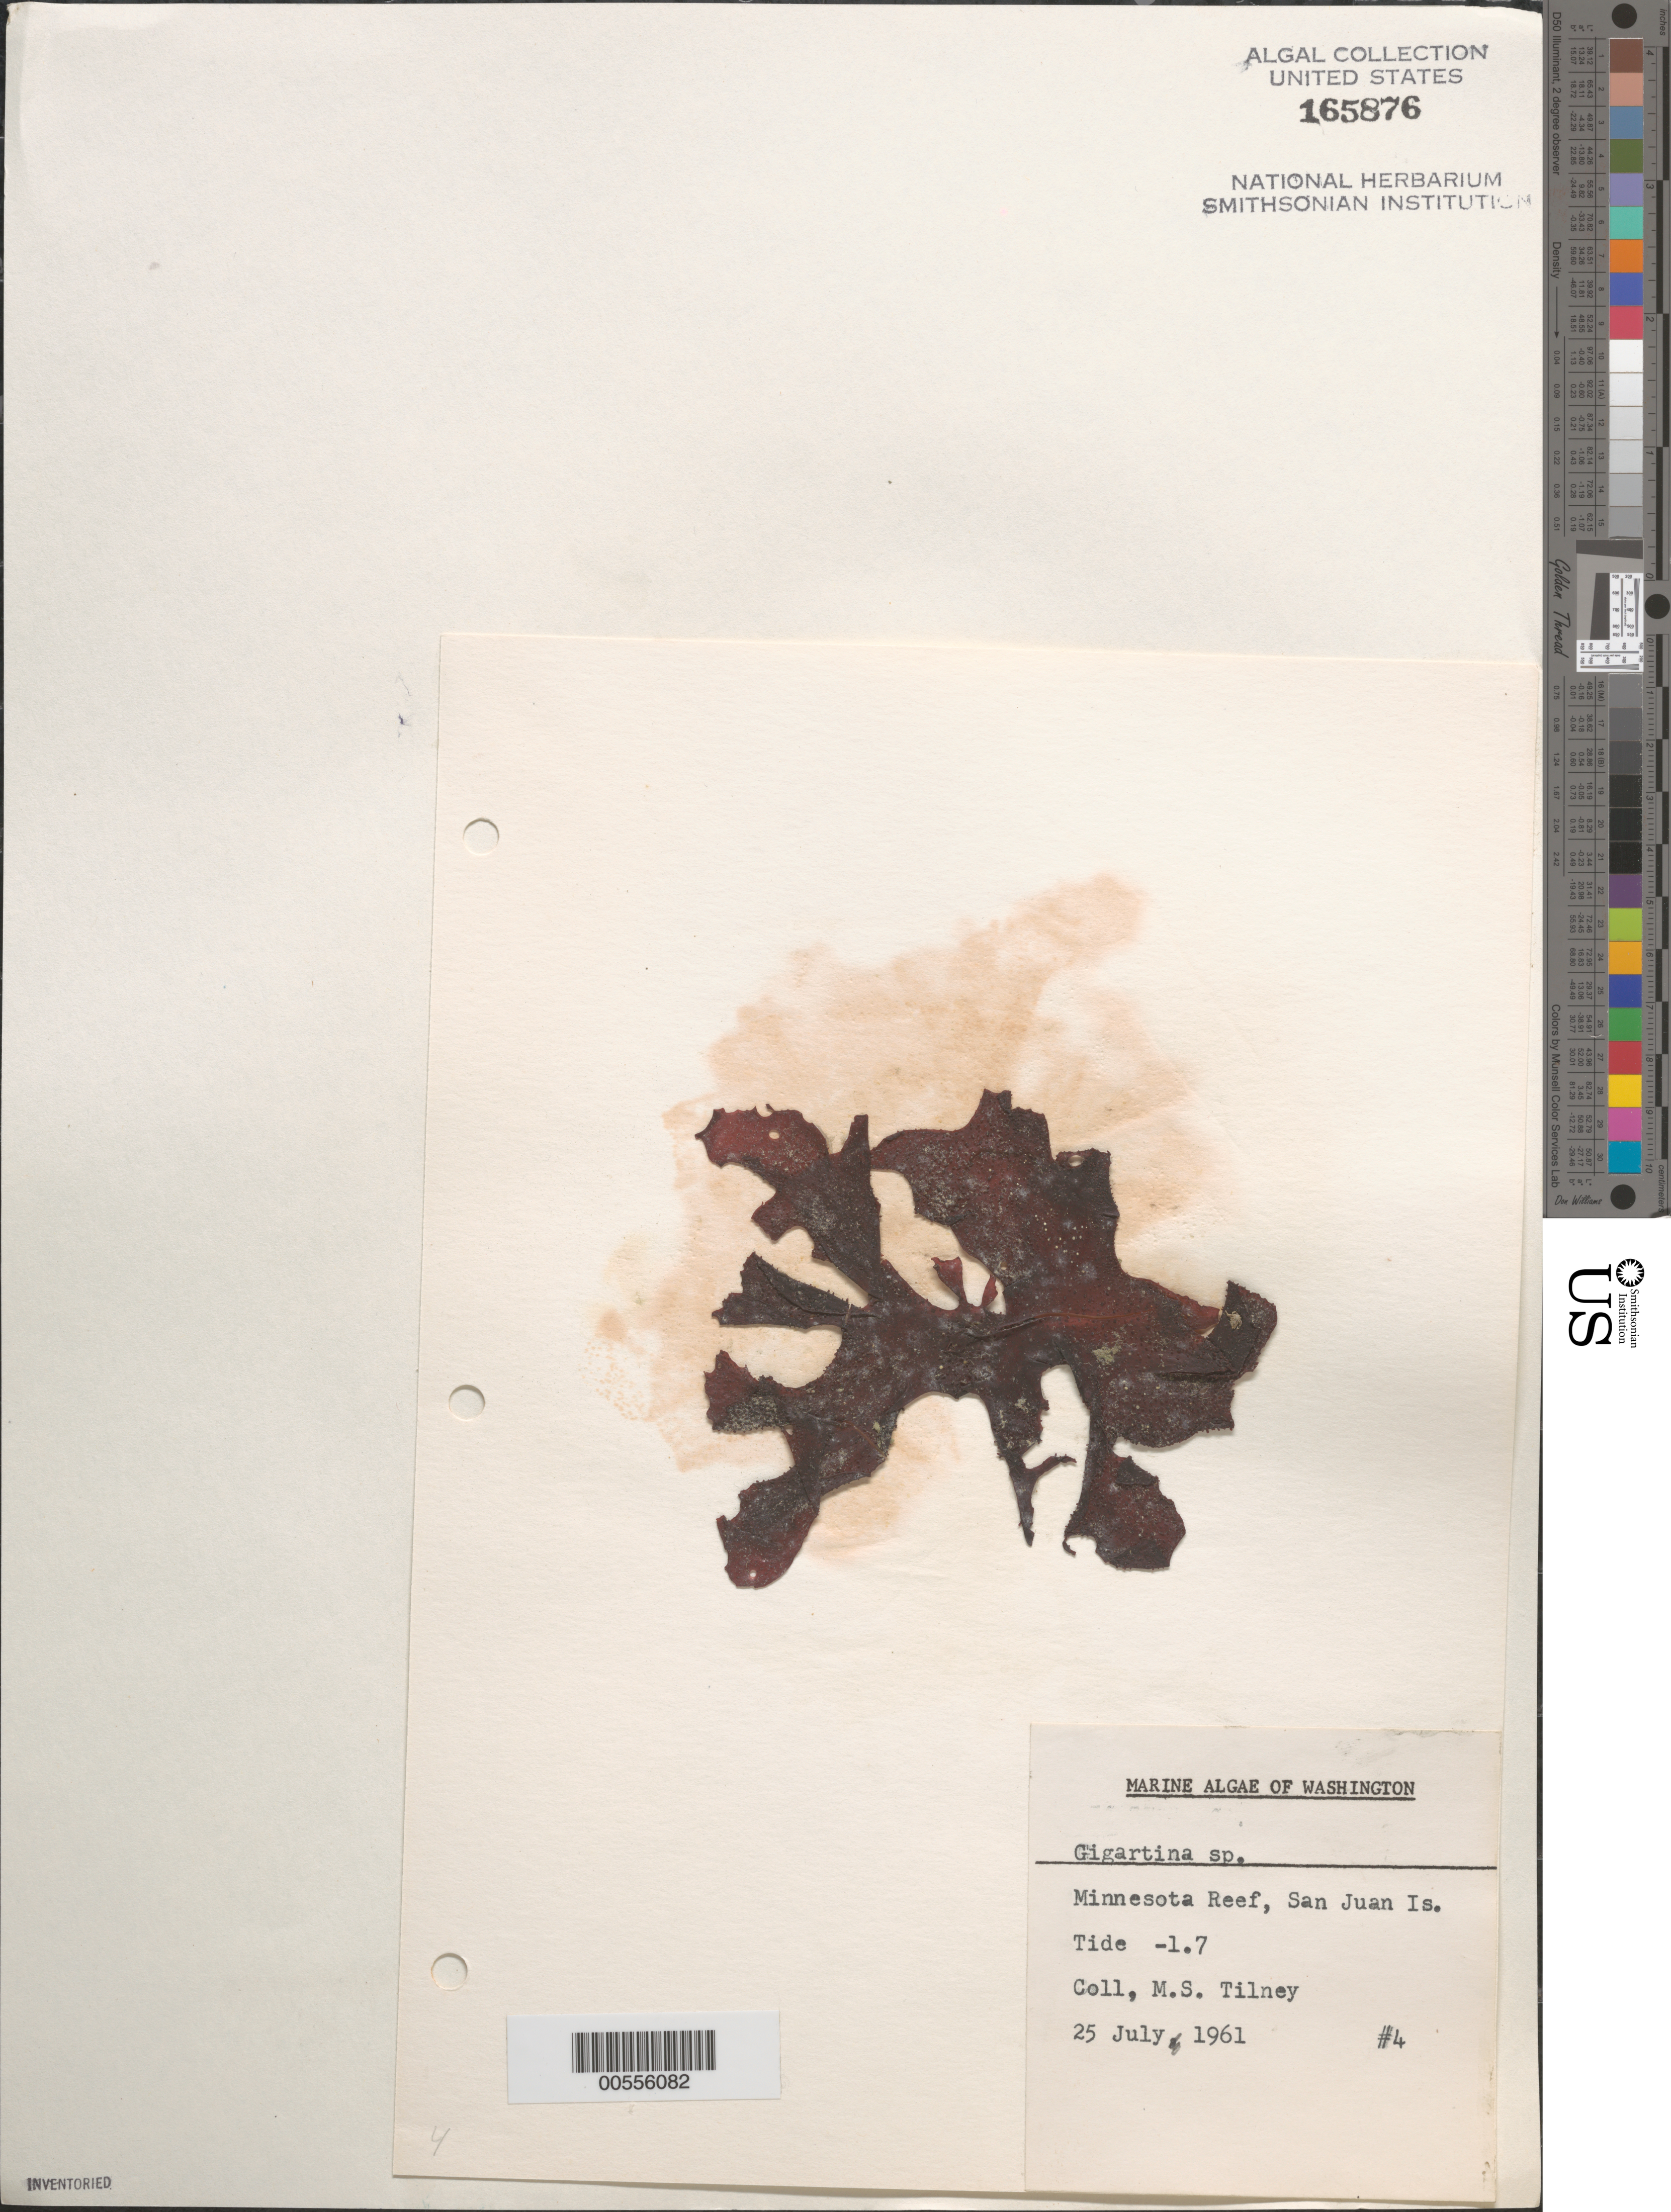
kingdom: Plantae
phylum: Rhodophyta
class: Florideophyceae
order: Gigartinales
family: Gigartinaceae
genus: Gigartina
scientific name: Gigartina sp.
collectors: M. Tilney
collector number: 4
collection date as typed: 25 Jul 1961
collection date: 1961-07-25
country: United States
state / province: Washington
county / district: San Juan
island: San Juan Island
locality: Minnesota Reef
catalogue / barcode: US 165876